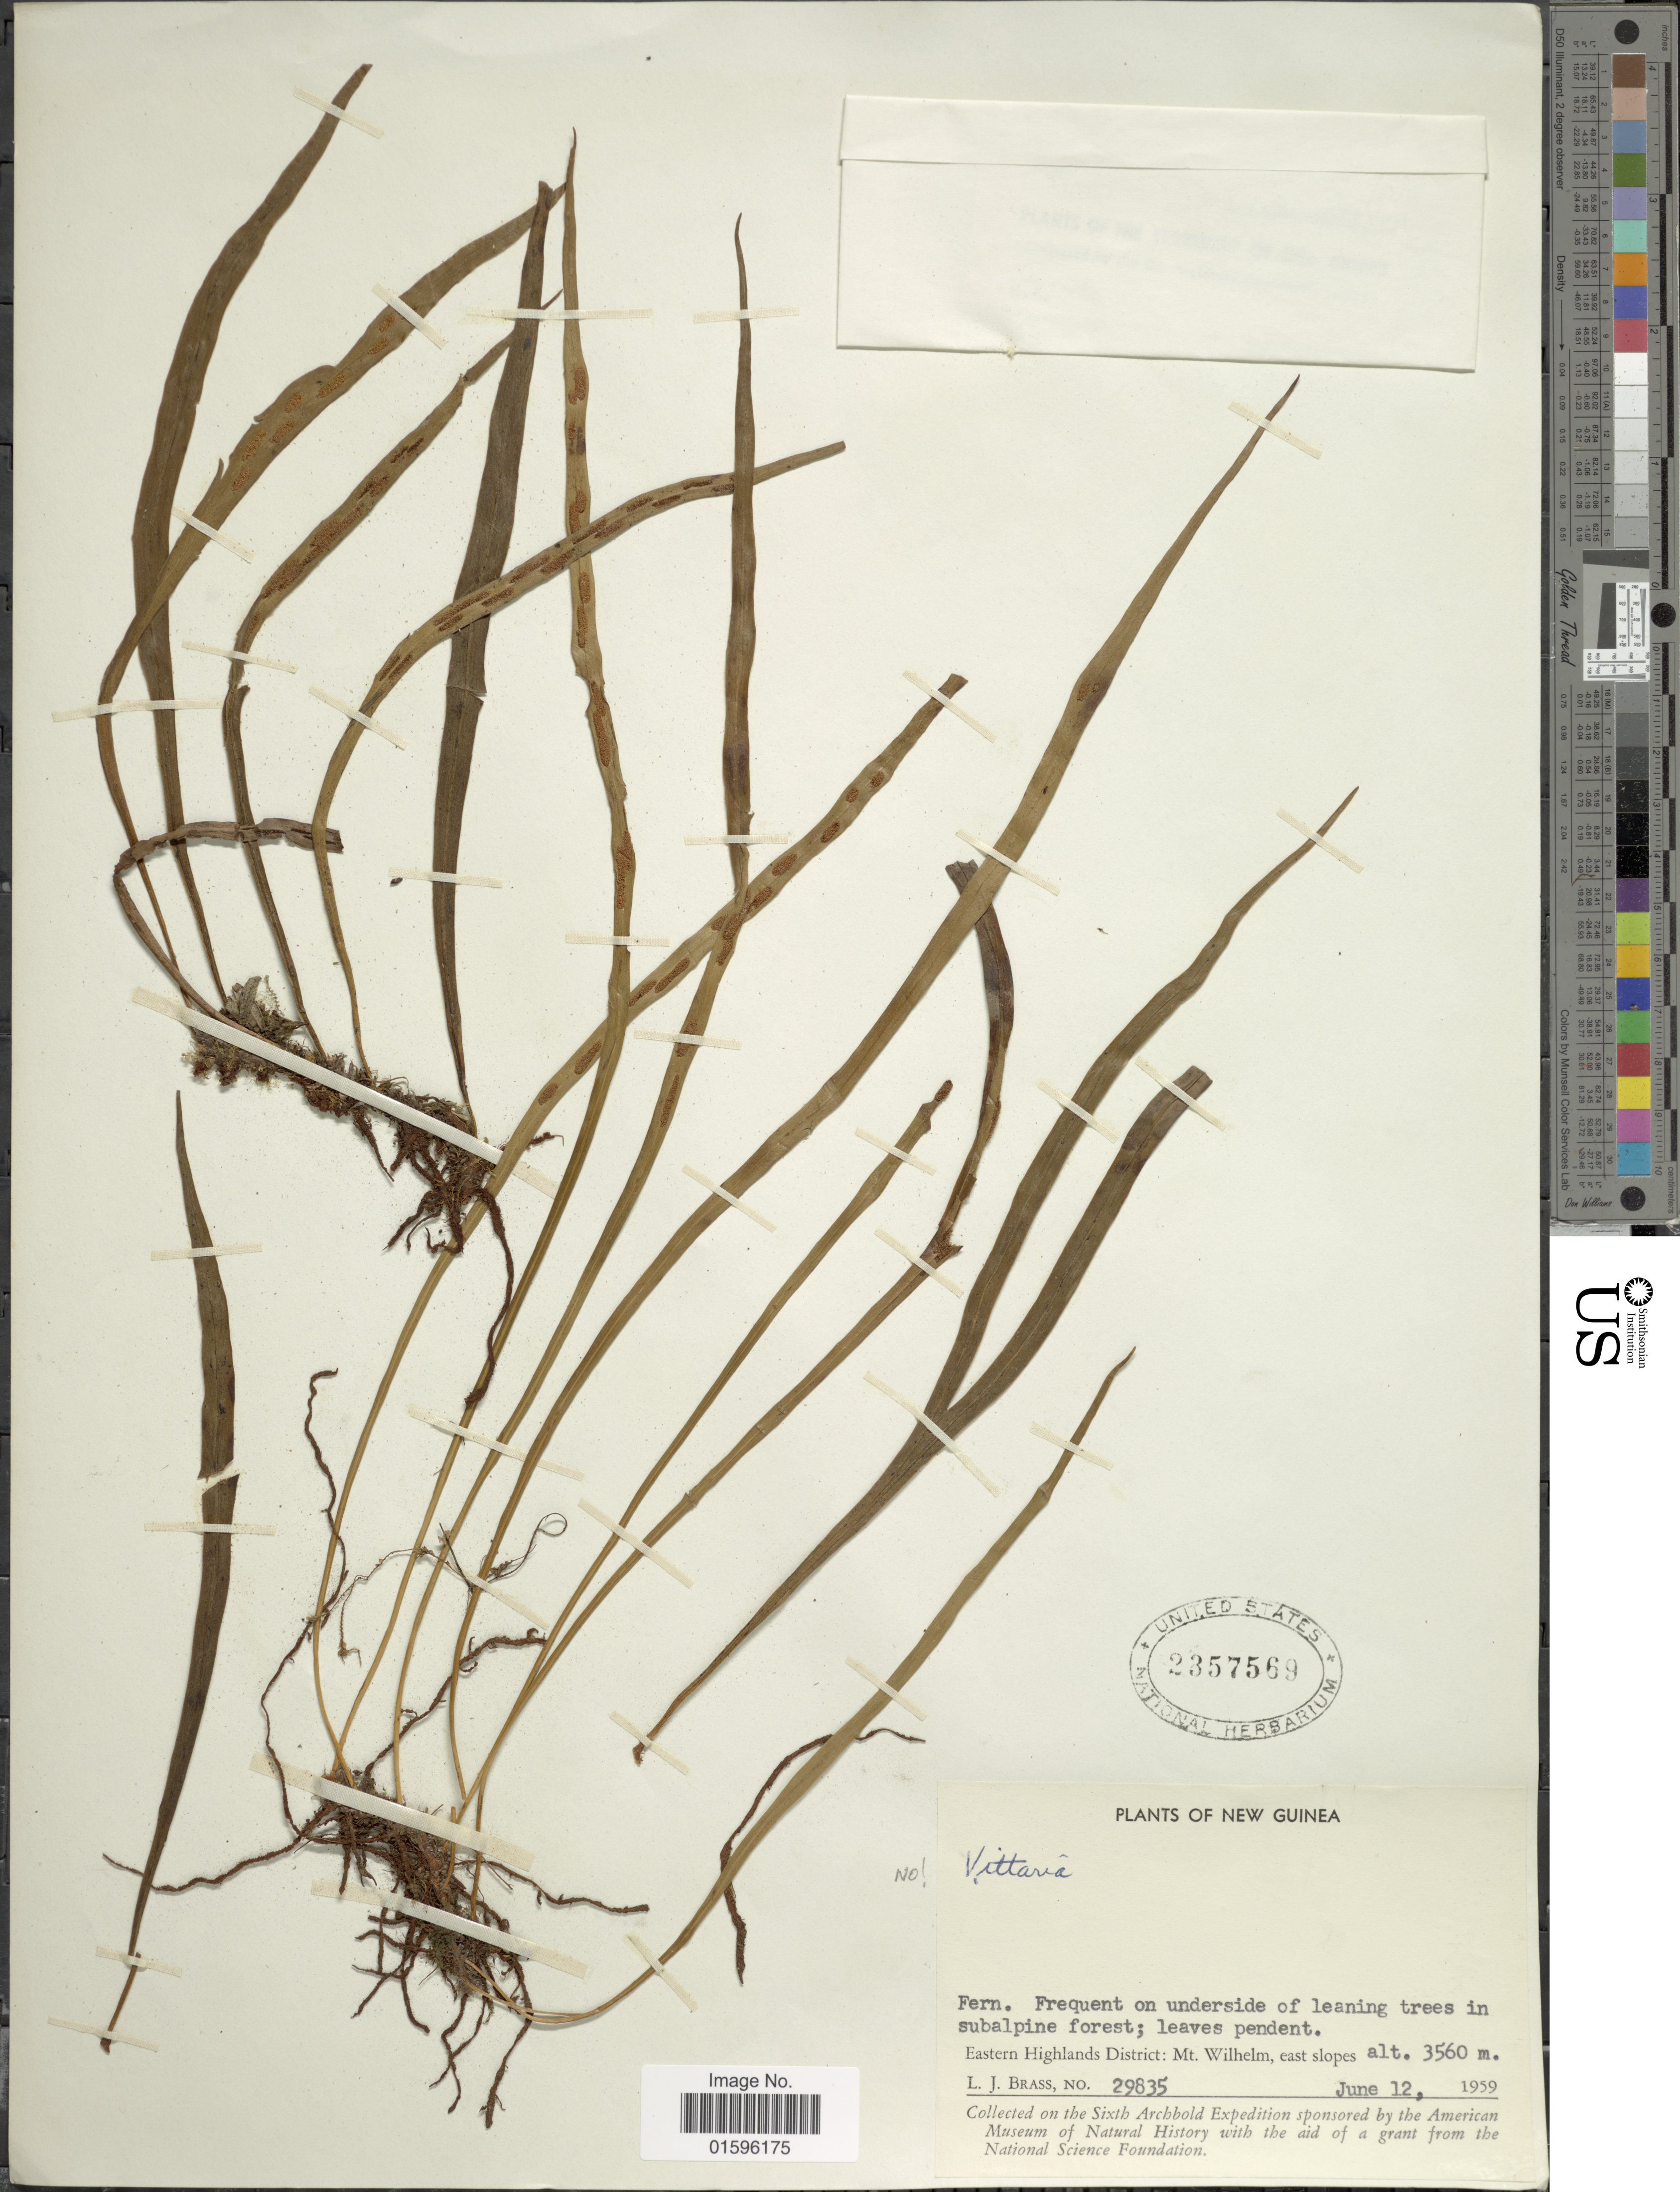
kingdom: Plantae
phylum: Tracheophyta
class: Polypodiopsida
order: Polypodiales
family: Polypodiaceae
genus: Polypodium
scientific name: Polypodium sp.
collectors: L. J. Brass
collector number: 29835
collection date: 1959-06-12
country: Papua New Guinea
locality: New Guinea, Eastern Highlands District: Mt. Wilhelm, east slopes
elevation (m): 3560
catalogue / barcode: US 2357569